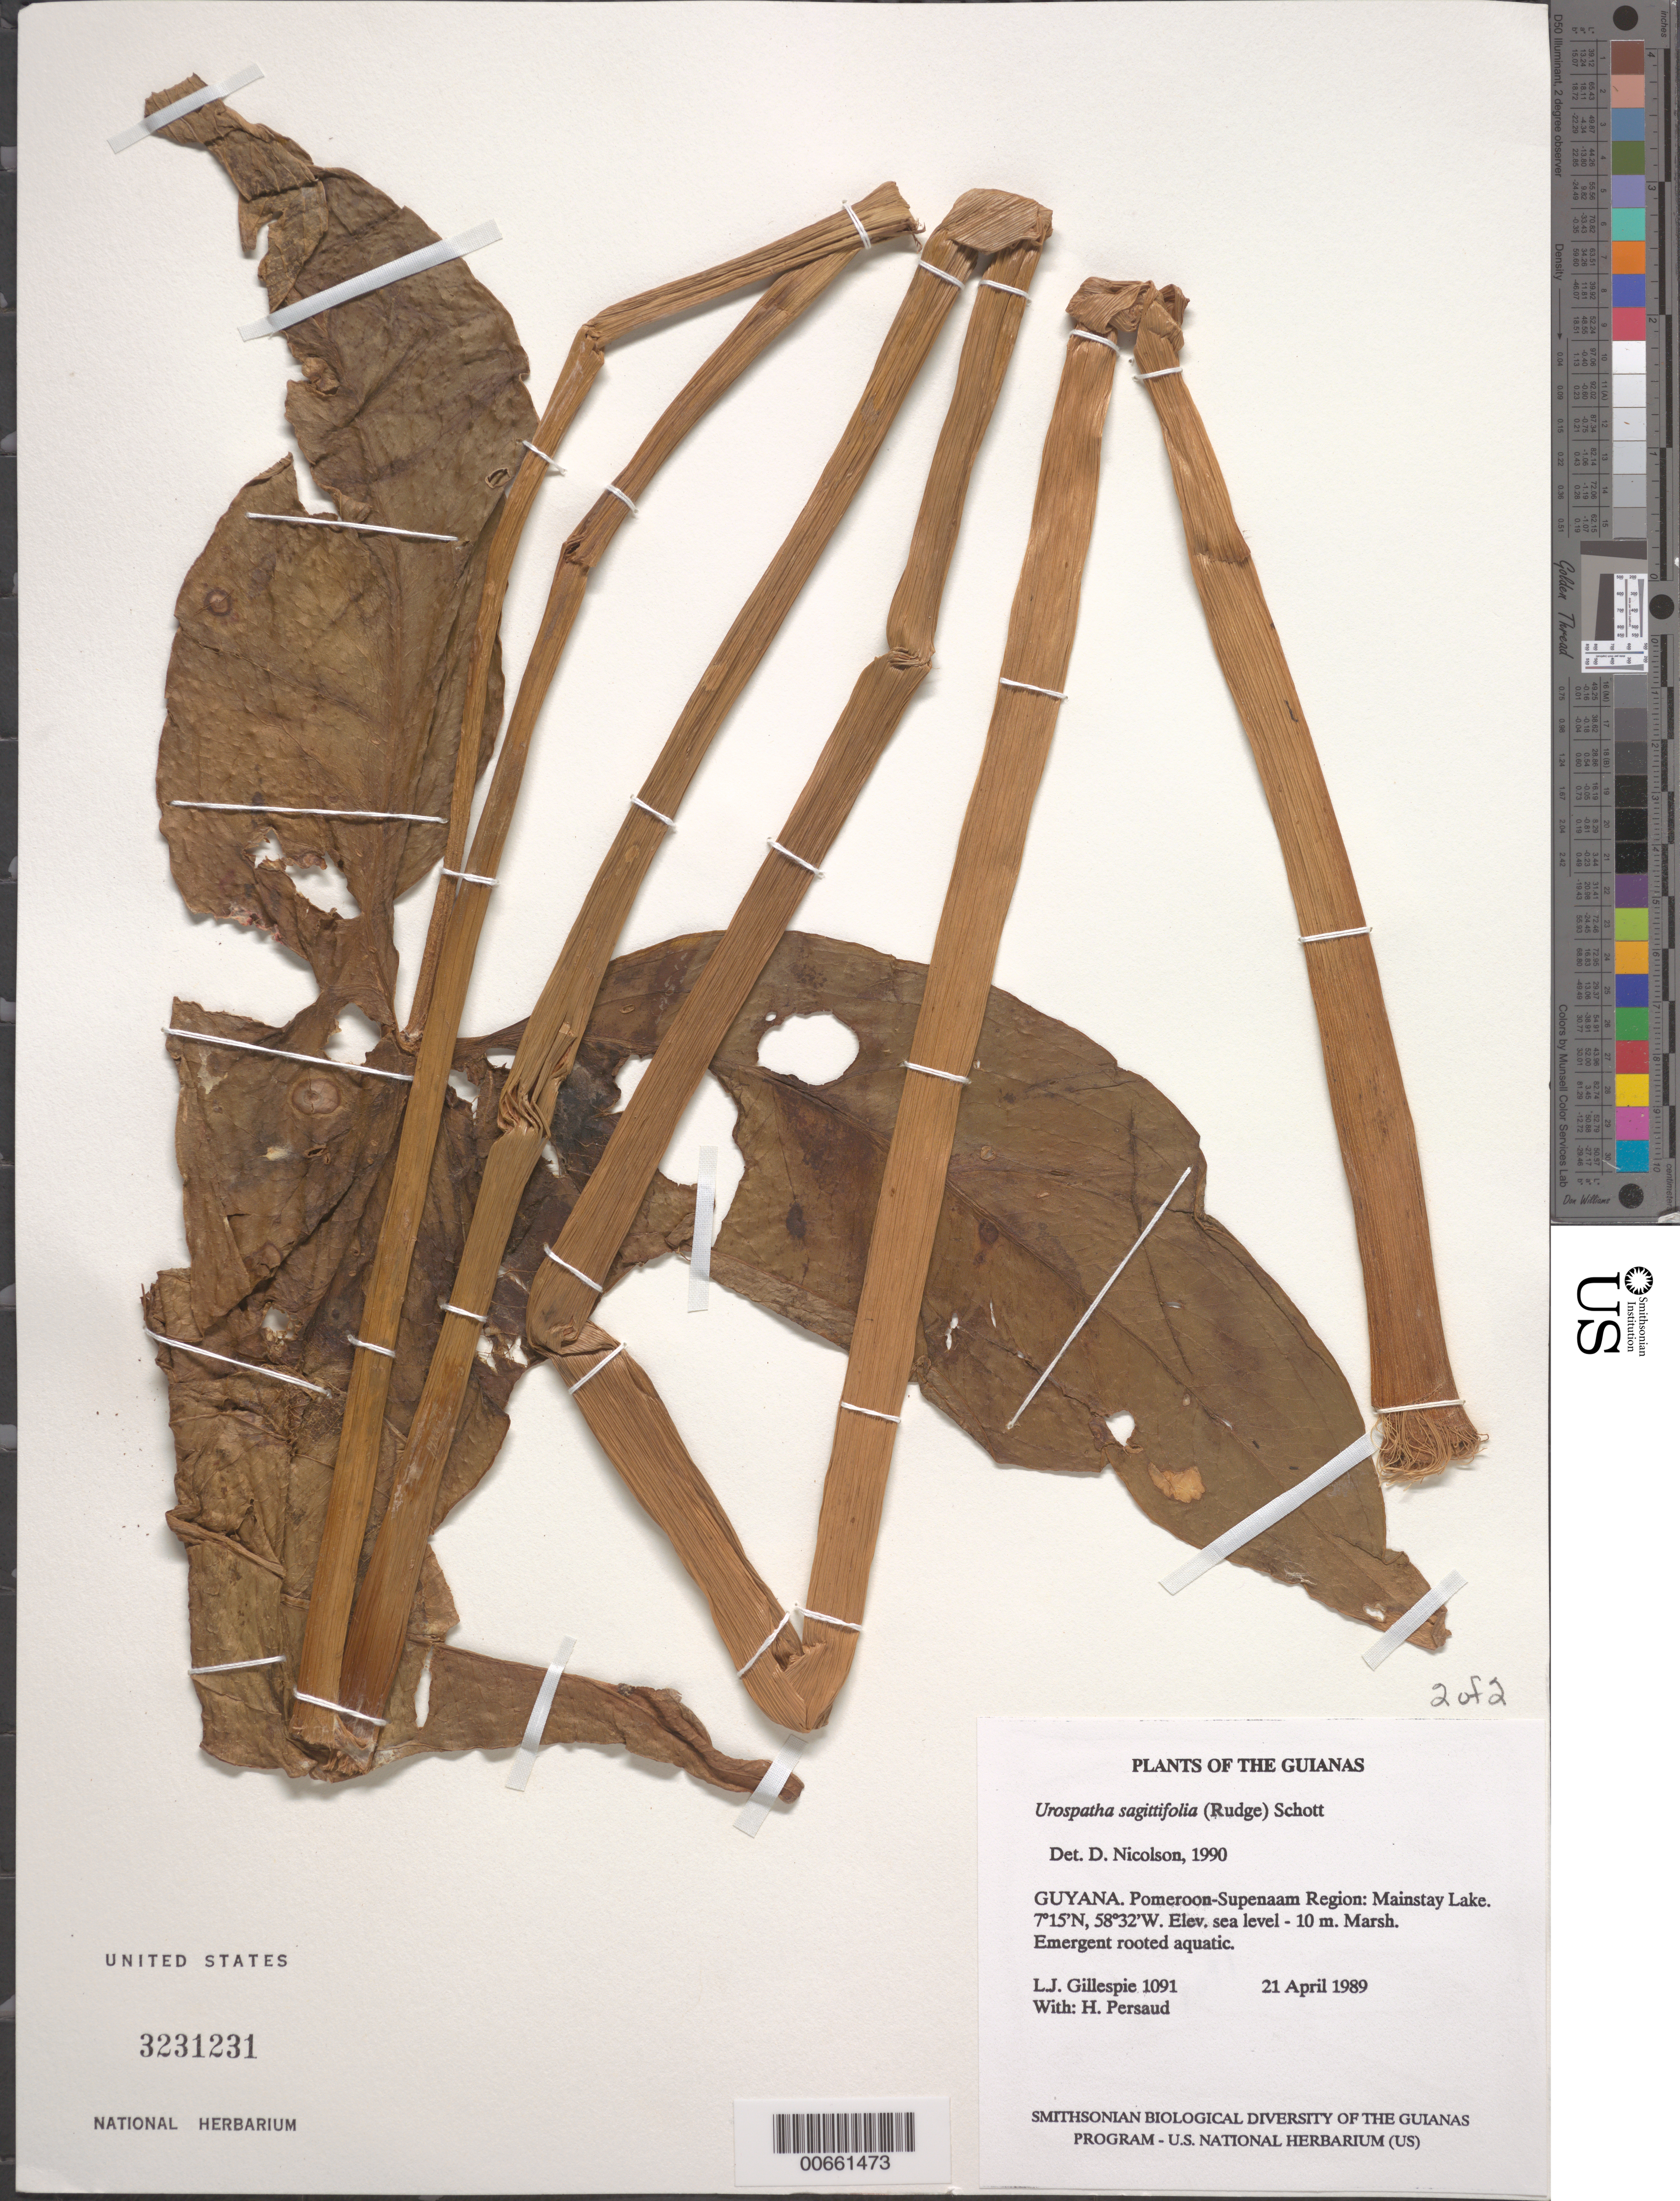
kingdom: Plantae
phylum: Tracheophyta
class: Liliopsida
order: Alismatales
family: Araceae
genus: Urospatha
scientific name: Urospatha sagittifolia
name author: (Rudge) Schott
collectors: L. J. Gillespie & H. Persaud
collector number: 1091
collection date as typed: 21 April 1989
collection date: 1989-04-21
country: Guyana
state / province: Pomeroon-Supenaam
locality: Mainstay Lake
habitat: Marsh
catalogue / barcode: US 3231231